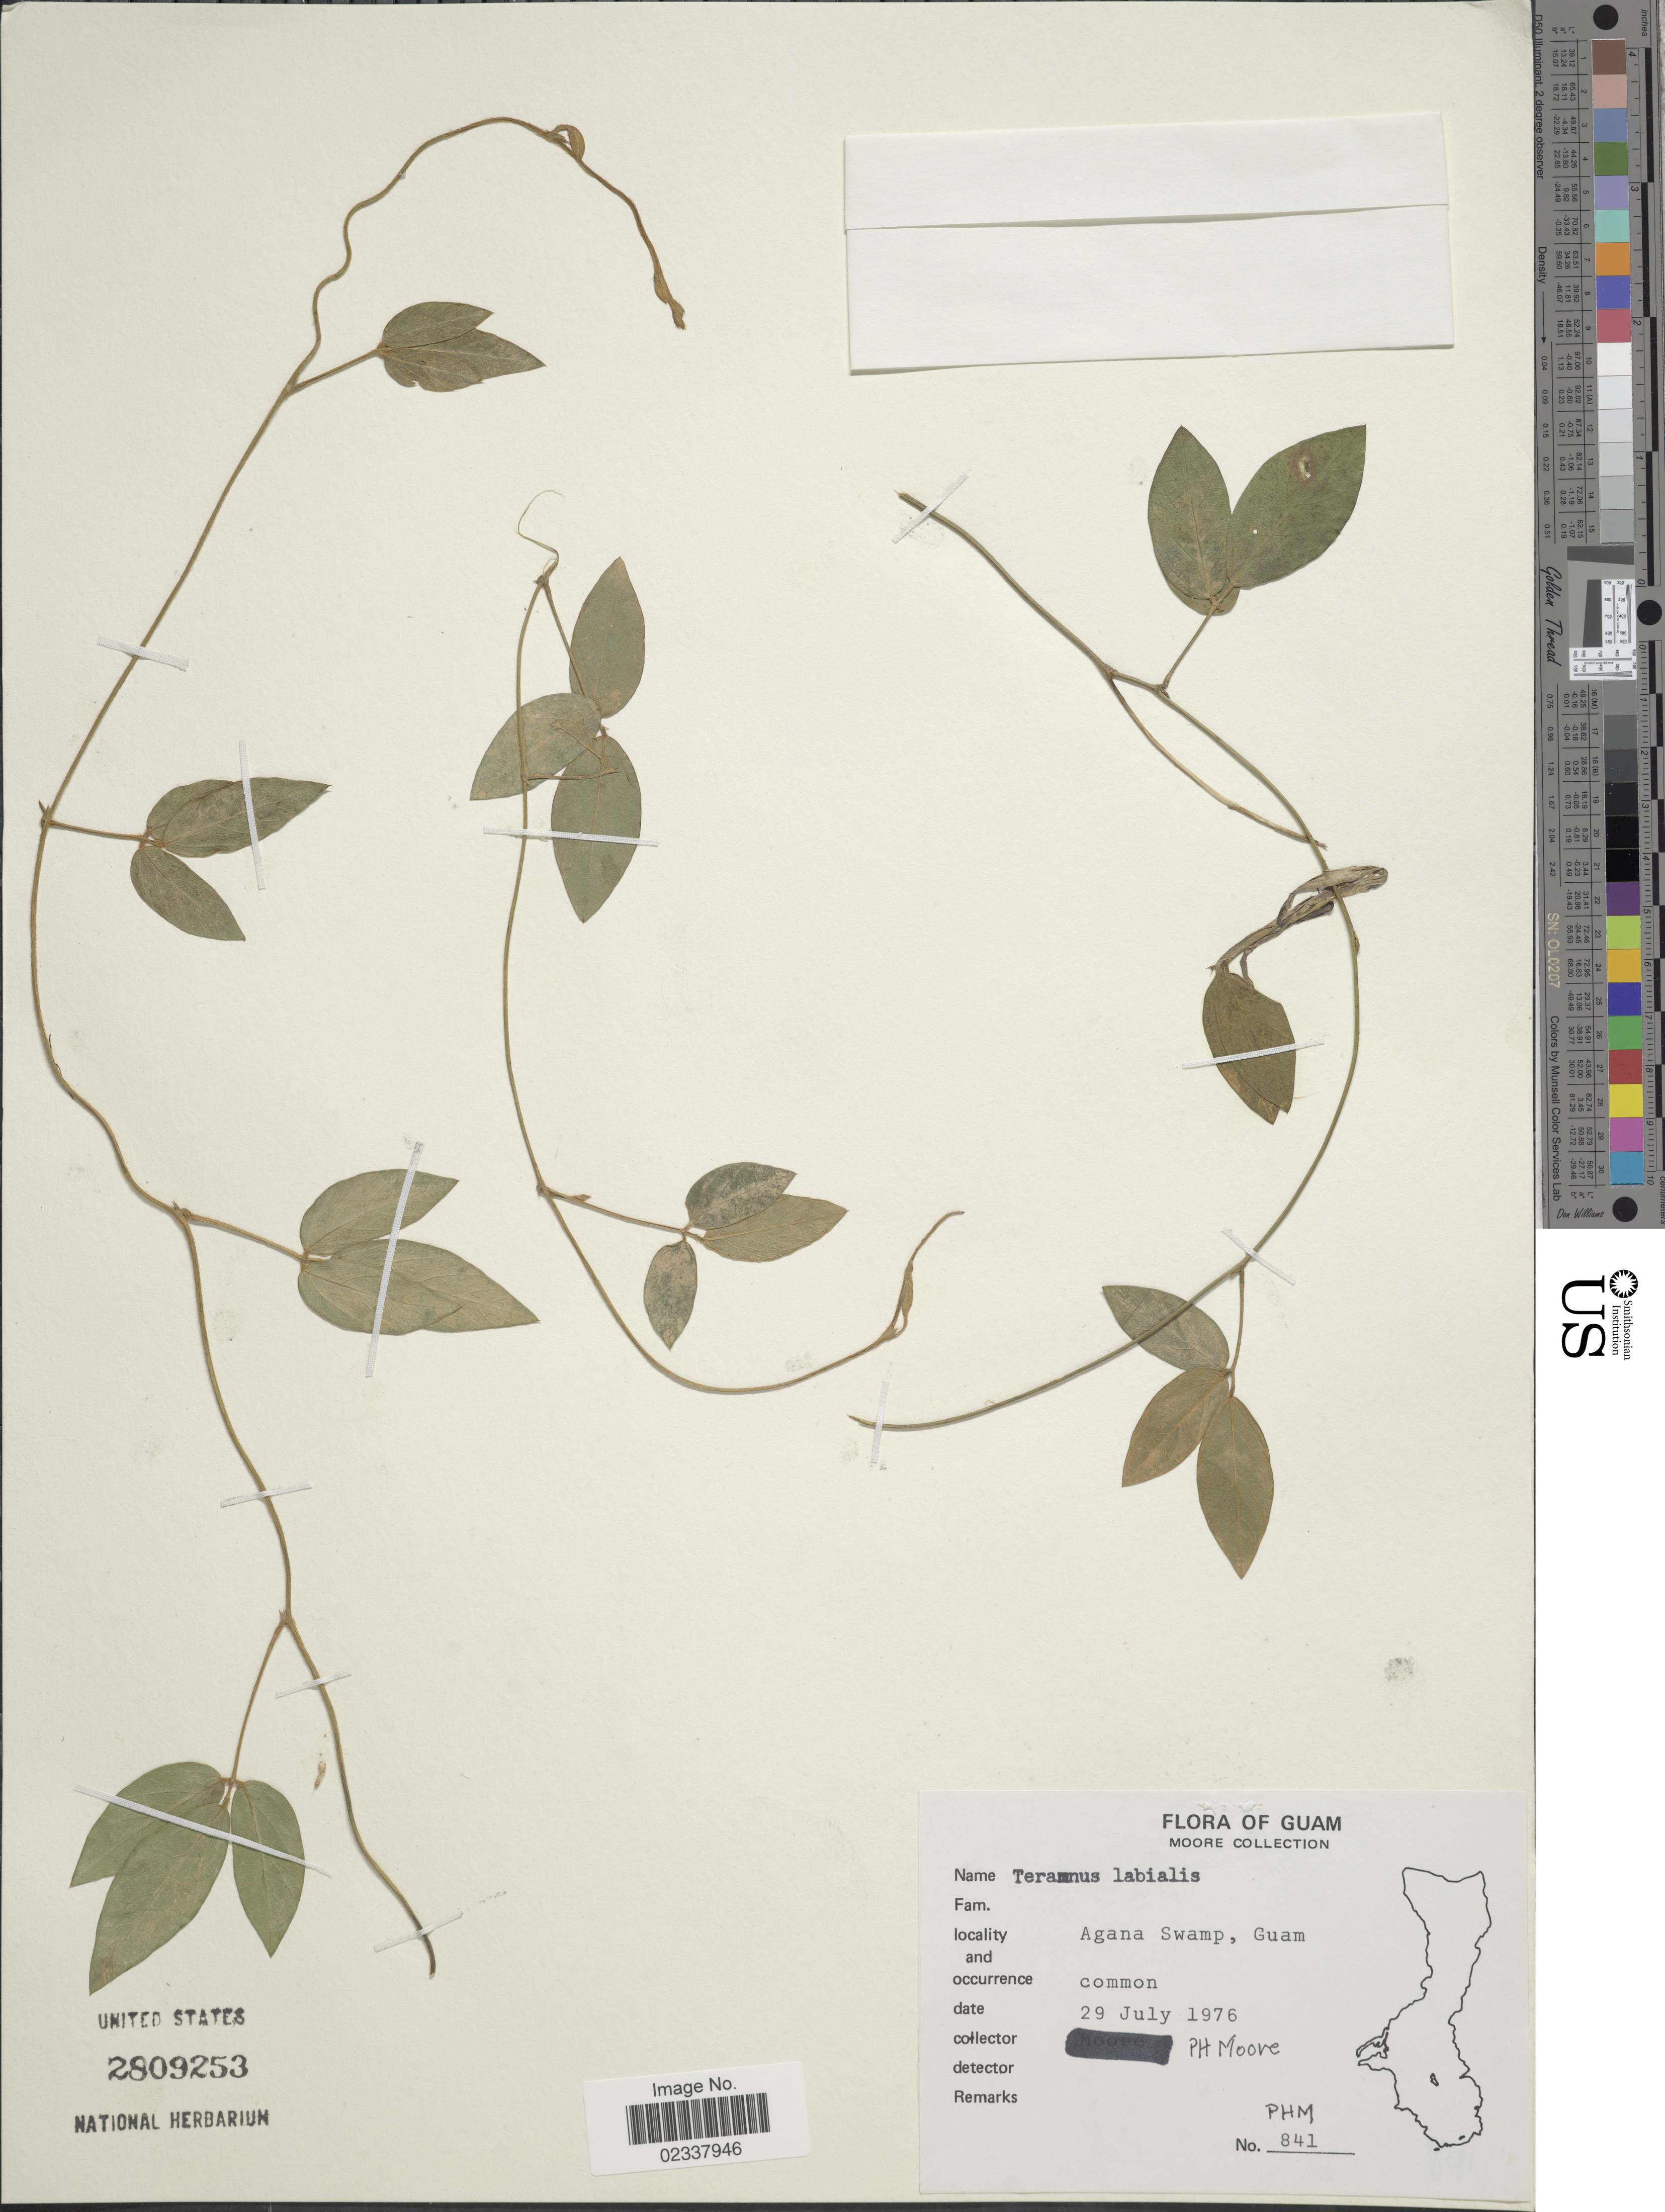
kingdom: Plantae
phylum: Tracheophyta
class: Magnoliopsida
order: Fabales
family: Fabaceae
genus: Teramnus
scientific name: Teramnus labialis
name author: (L. f.) Spreng.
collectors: P. H. Moore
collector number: PHM 841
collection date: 1976-07-29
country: Guam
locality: Agana Swamp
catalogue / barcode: US 2809253